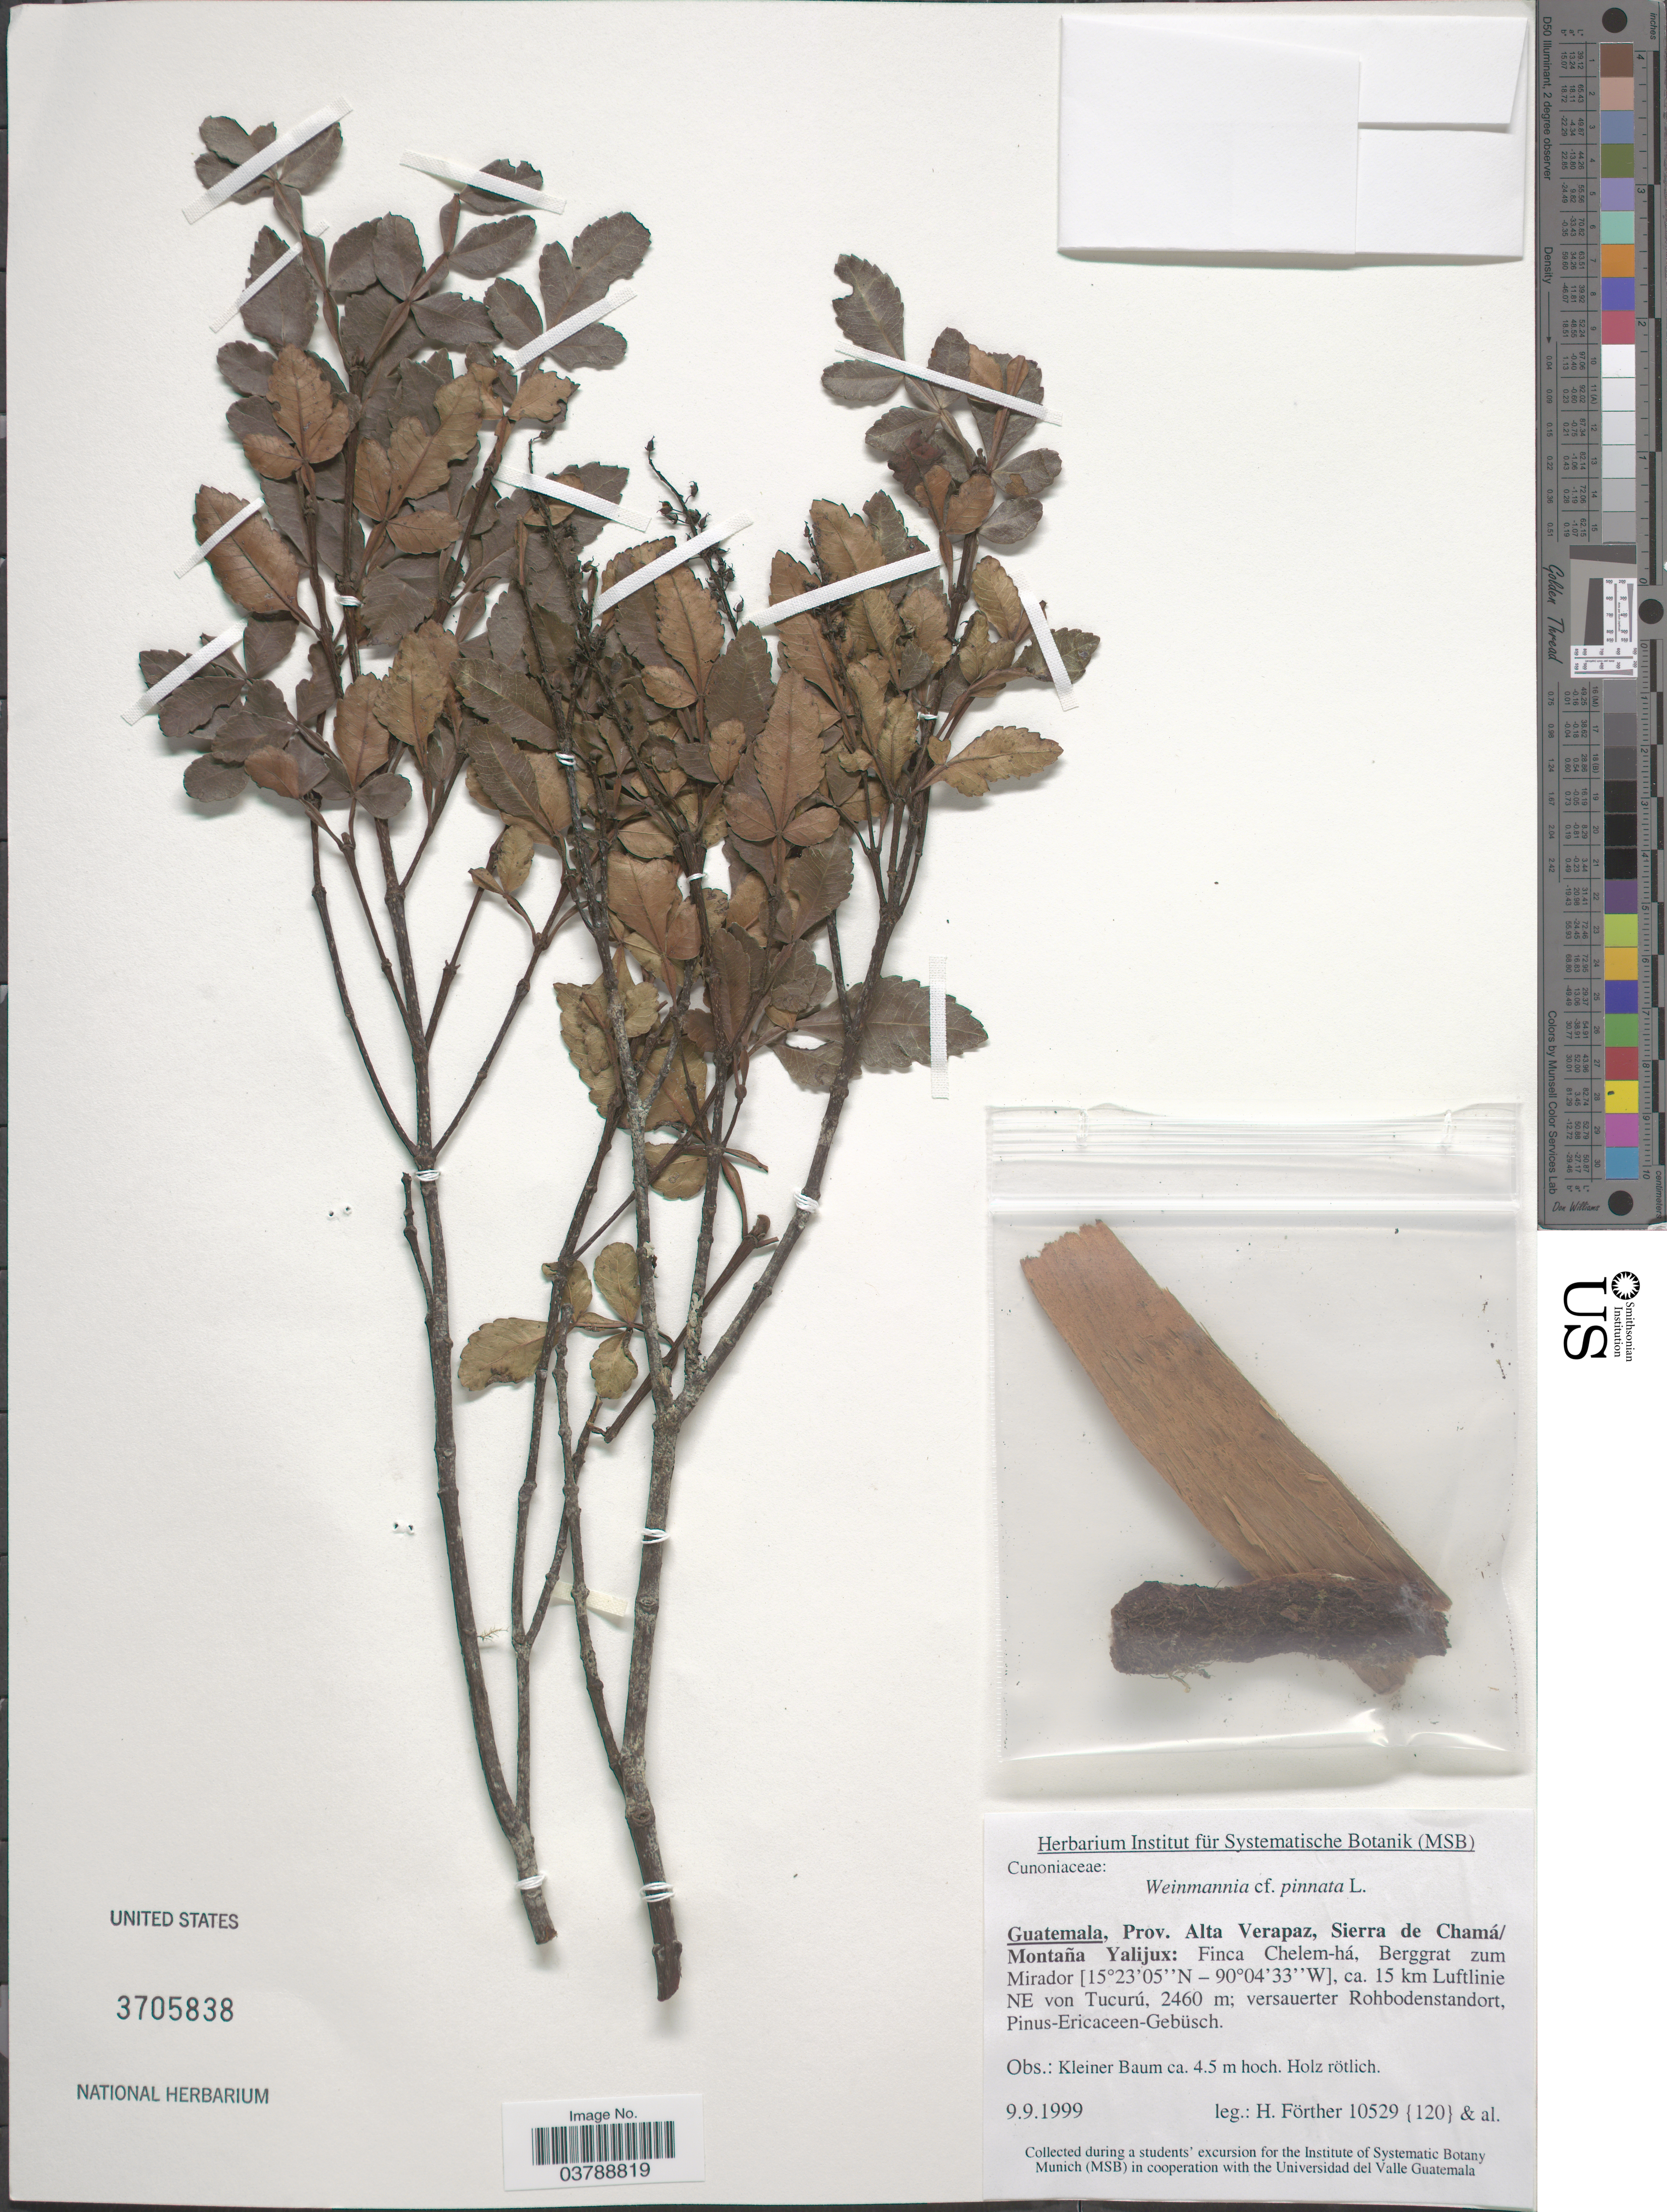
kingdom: Plantae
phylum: Tracheophyta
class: Magnoliopsida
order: Oxalidales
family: Cunoniaceae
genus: Weinmannia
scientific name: Weinmannia pinnata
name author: L.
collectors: H. Förther & et al.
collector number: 10529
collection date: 1999-09-09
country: Guatemala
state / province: Alta Verapaz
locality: Sierra de Chamá/ Montaña Yalijux: Finca Chelem-há. Berggrat zum Mirador, ca. 15 Luftlinie NE von Tucurú.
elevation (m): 2460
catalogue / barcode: US 3705838